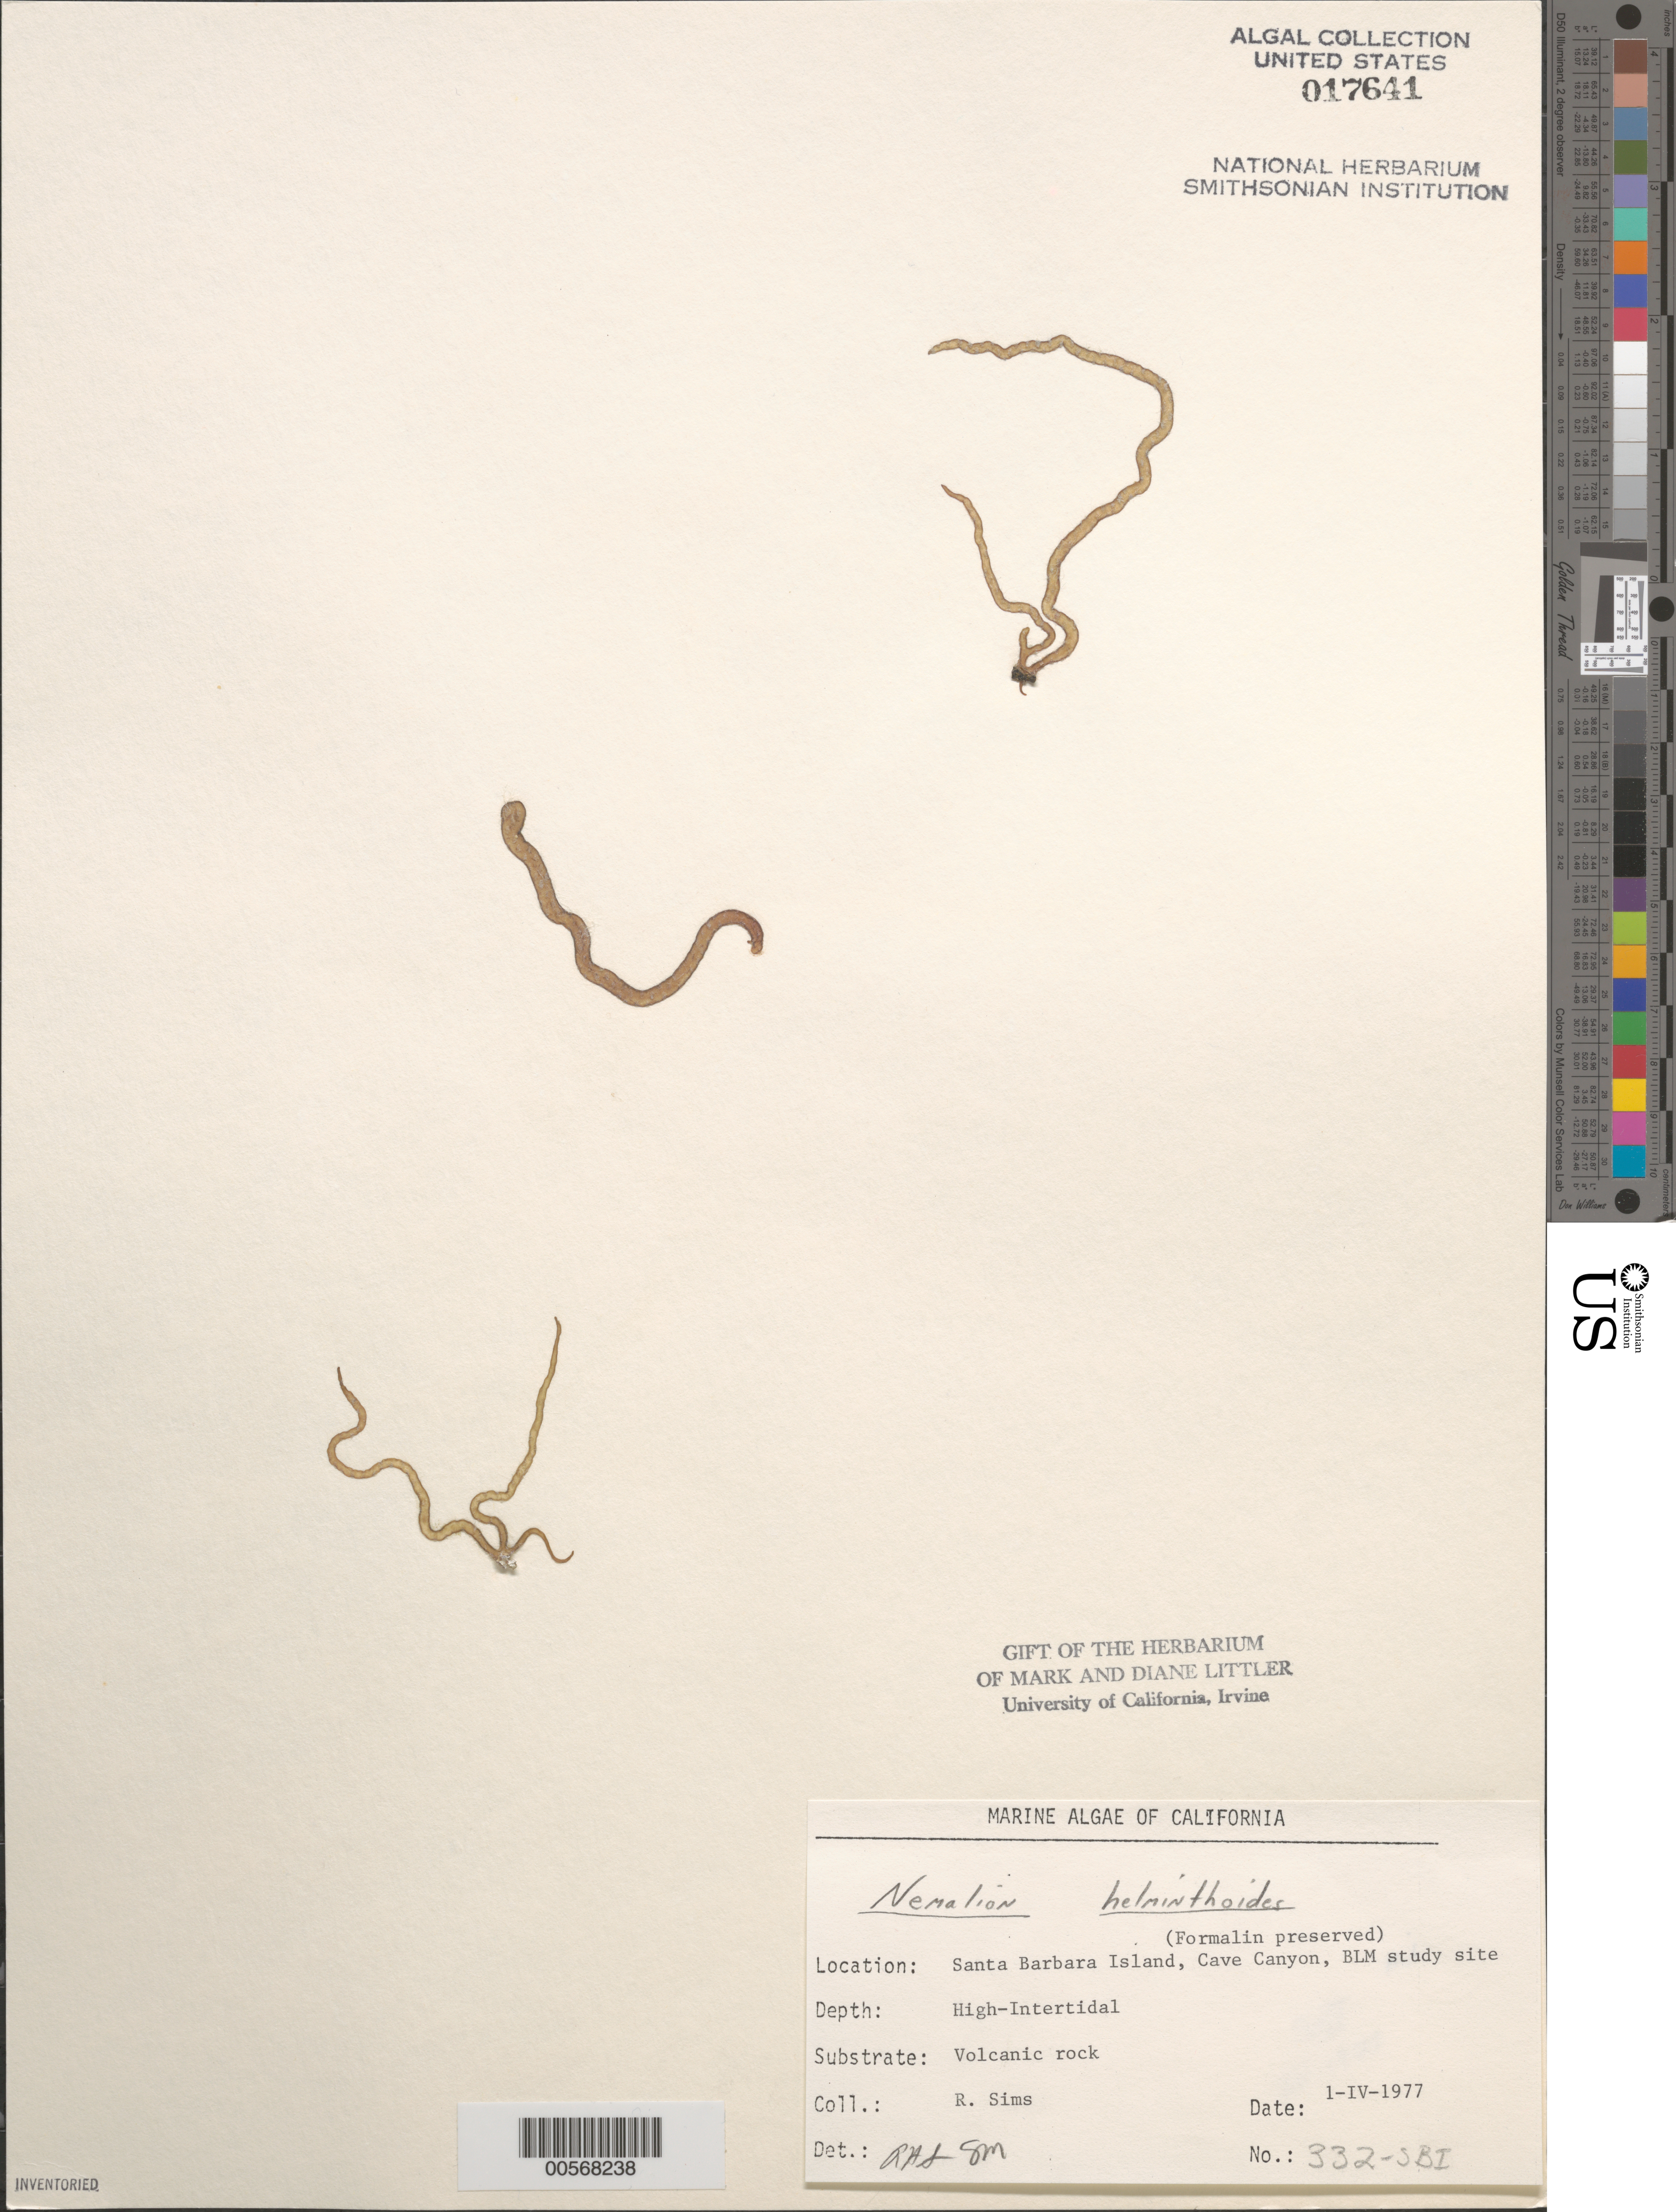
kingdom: Plantae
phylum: Rhodophyta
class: Florideophyceae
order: Nemaliales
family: Nemaliaceae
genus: Nemalion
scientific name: Nemalion multifidum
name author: (Lyngb.) Chauvin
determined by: Algae name updating Project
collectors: R. H. Sims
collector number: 332-sbi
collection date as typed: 01 Apr 1977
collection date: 1977-04-01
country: United States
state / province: California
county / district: Santa Barbara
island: Santa Barbara Island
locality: Cave Canyon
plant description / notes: BLM-SOCALBIGHT Rocky Intertidal Survey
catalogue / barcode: US 17641